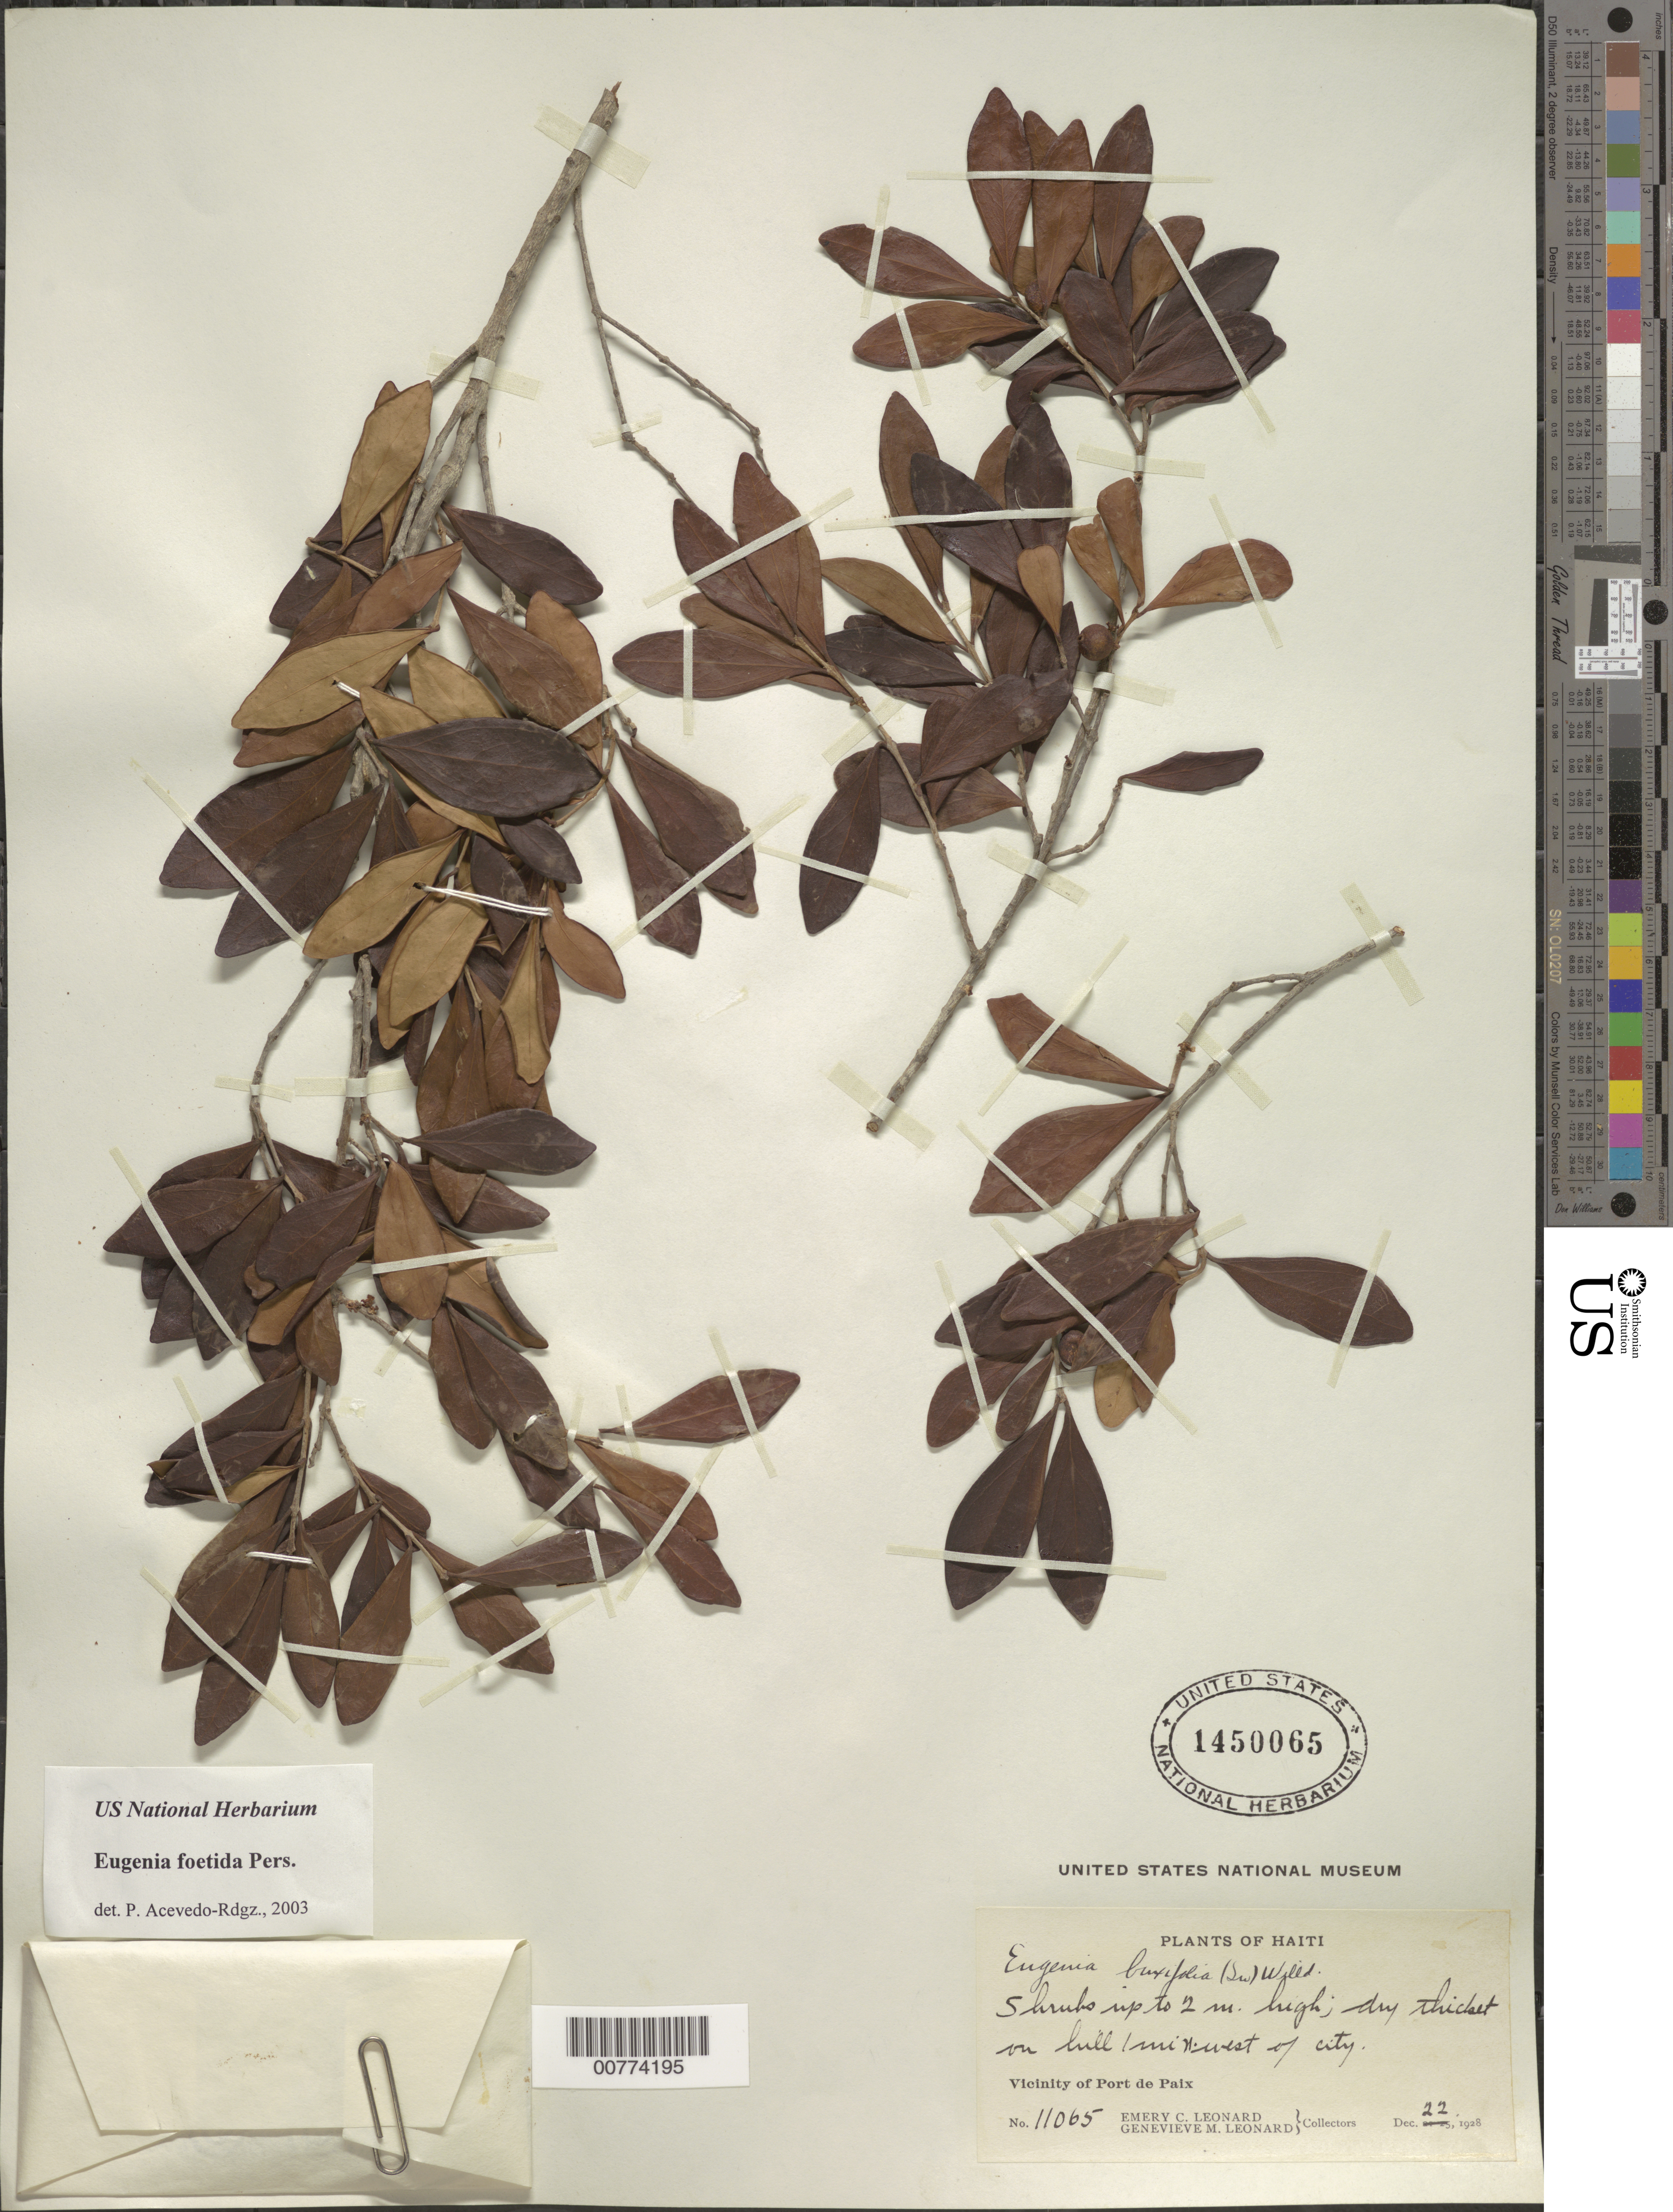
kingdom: Plantae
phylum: Tracheophyta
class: Magnoliopsida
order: Myrtales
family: Myrtaceae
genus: Eugenia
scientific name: Eugenia foetida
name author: Pers.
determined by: Acevedo-Rodríguez, P., (BOT), Smithsonian Institution - National Museum of Natural History (UNITED STATES)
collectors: E. C. Leonard & G. M. Leonard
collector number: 11065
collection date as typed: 22 Dec 1928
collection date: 1928-12-22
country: Haiti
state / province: Nord-Ouest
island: Hispaniola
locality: Vicinity of Port de Paix, hill 1 mile north west of city.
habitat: Dry thicket.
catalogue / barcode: US 1450065